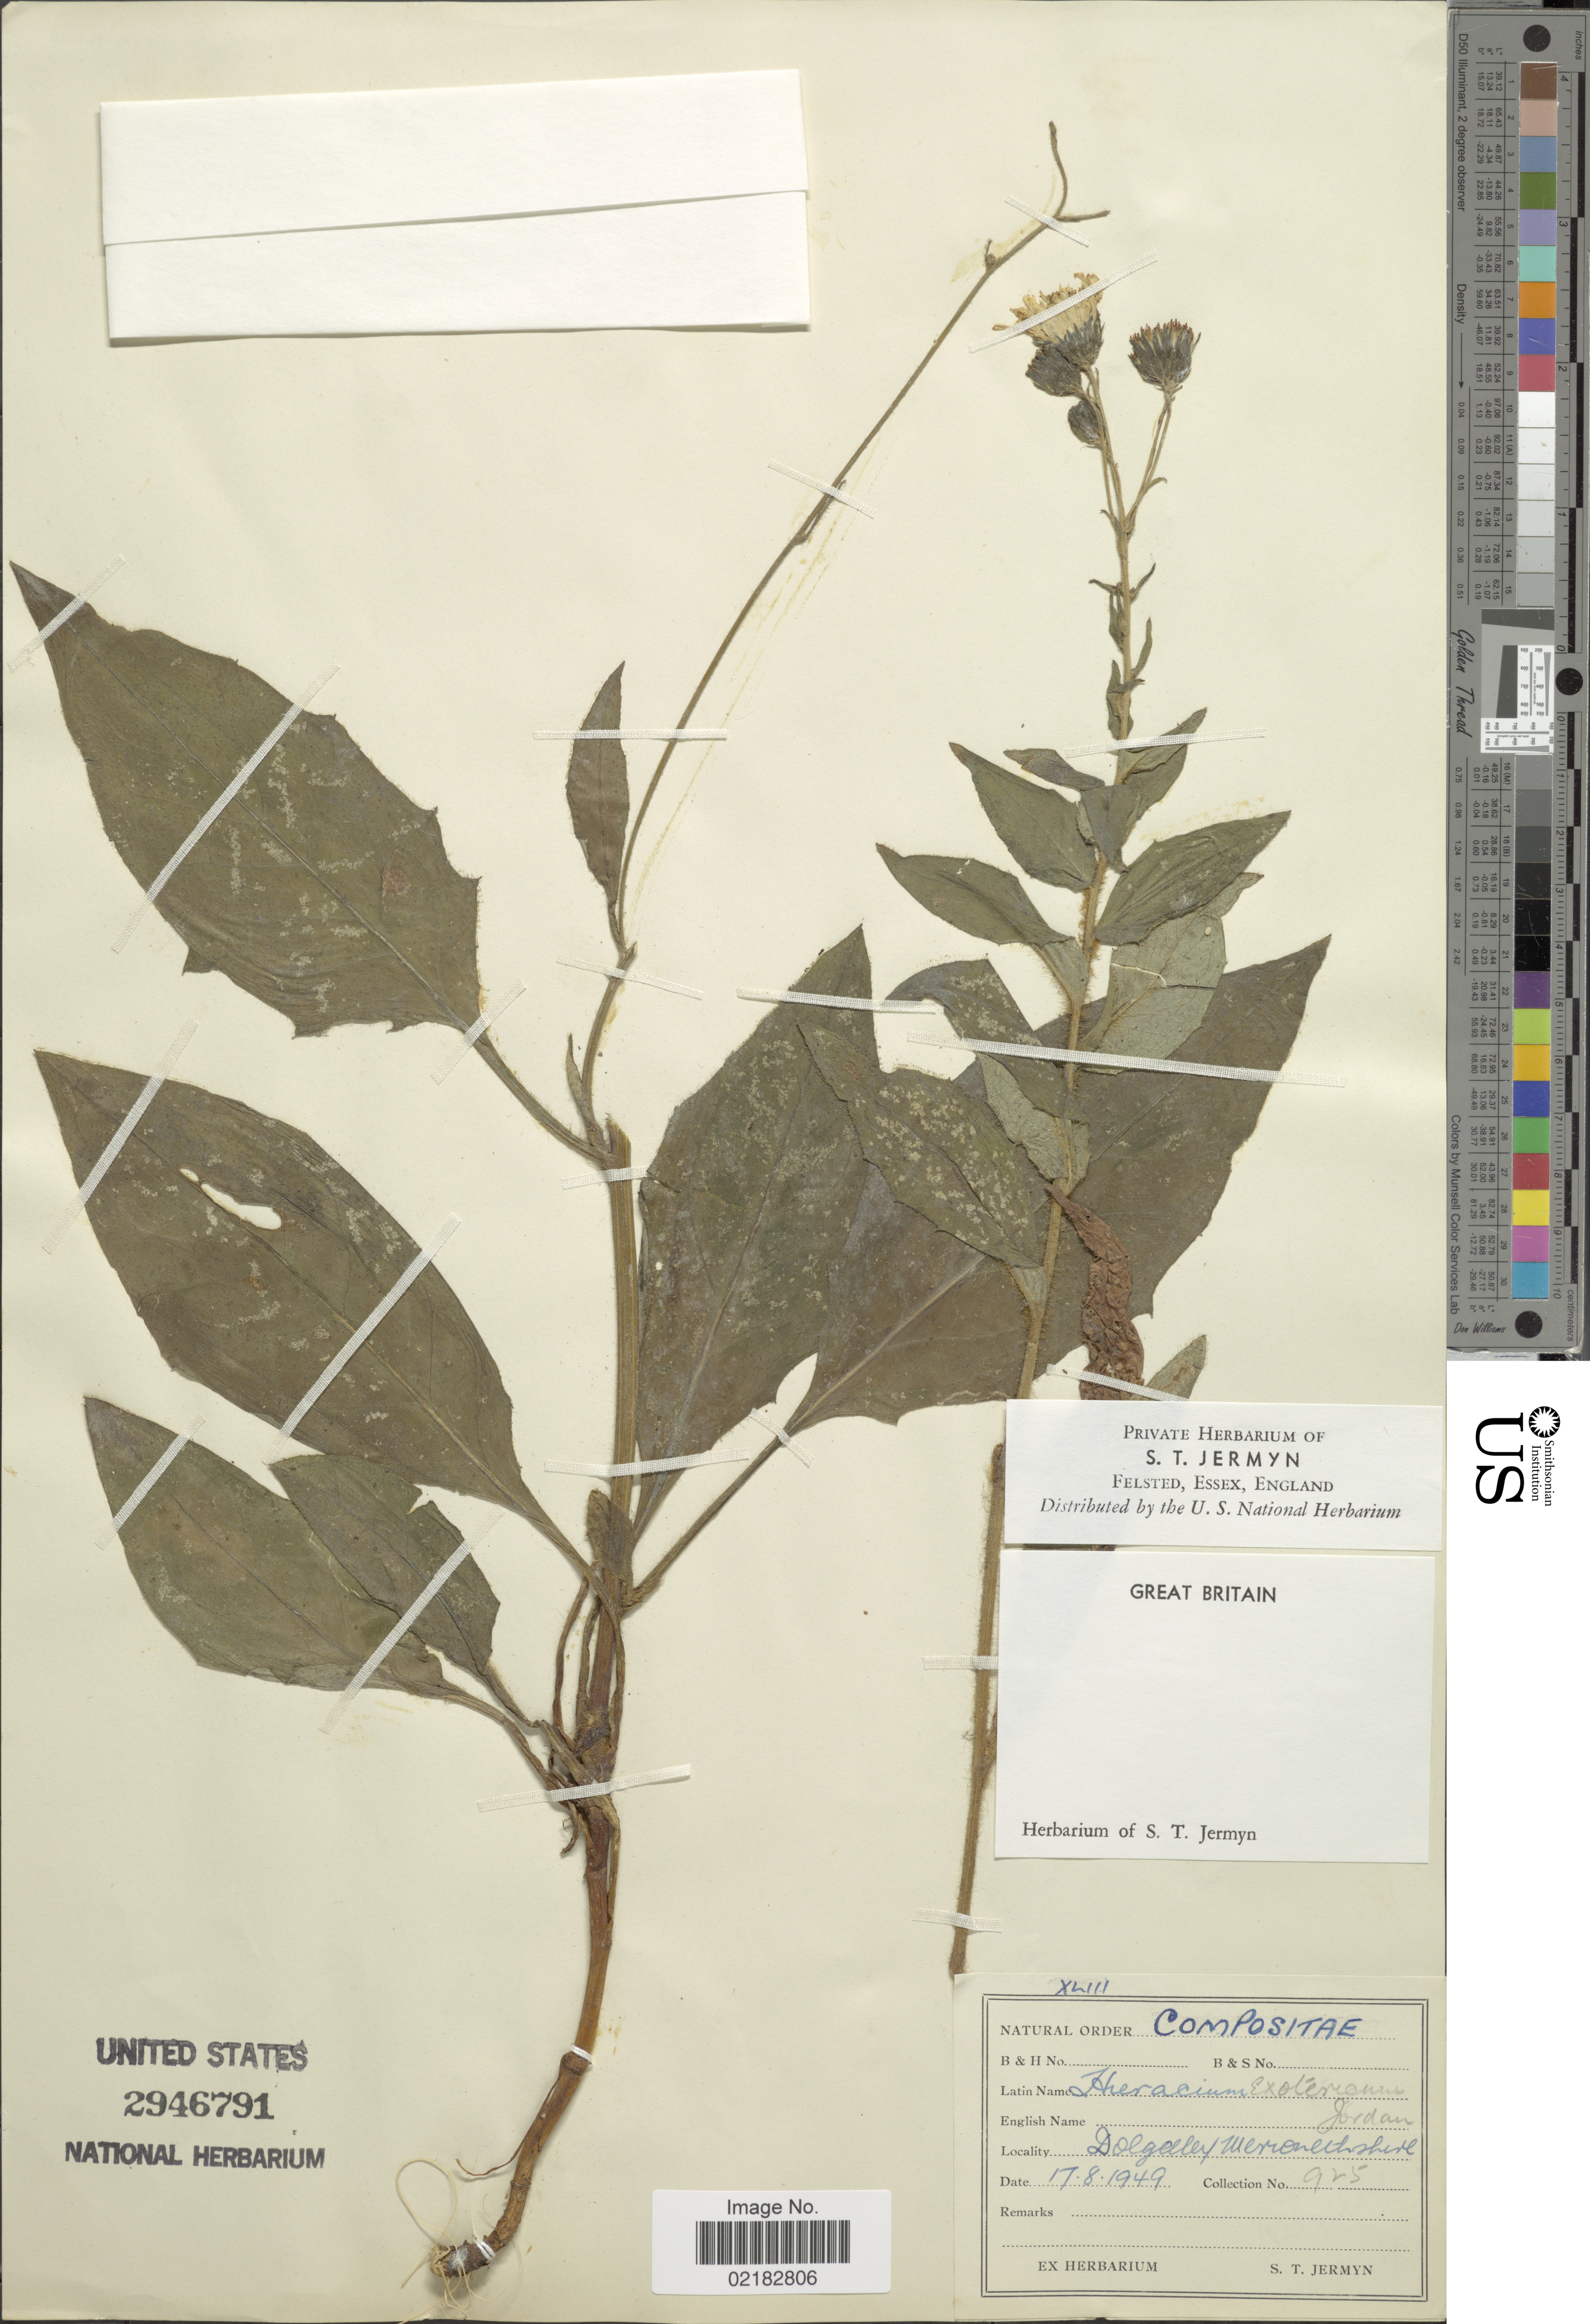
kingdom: Plantae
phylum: Tracheophyta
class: Magnoliopsida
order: Asterales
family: Asteraceae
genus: Hieracium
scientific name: Hieracium murorum subsp. exotericum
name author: (Boreau) Sudre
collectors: S. Jermyn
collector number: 925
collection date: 1949-08-17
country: United Kingdom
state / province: Wales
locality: Dolgelley Merionethshire. Great Britain.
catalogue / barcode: US 2946791